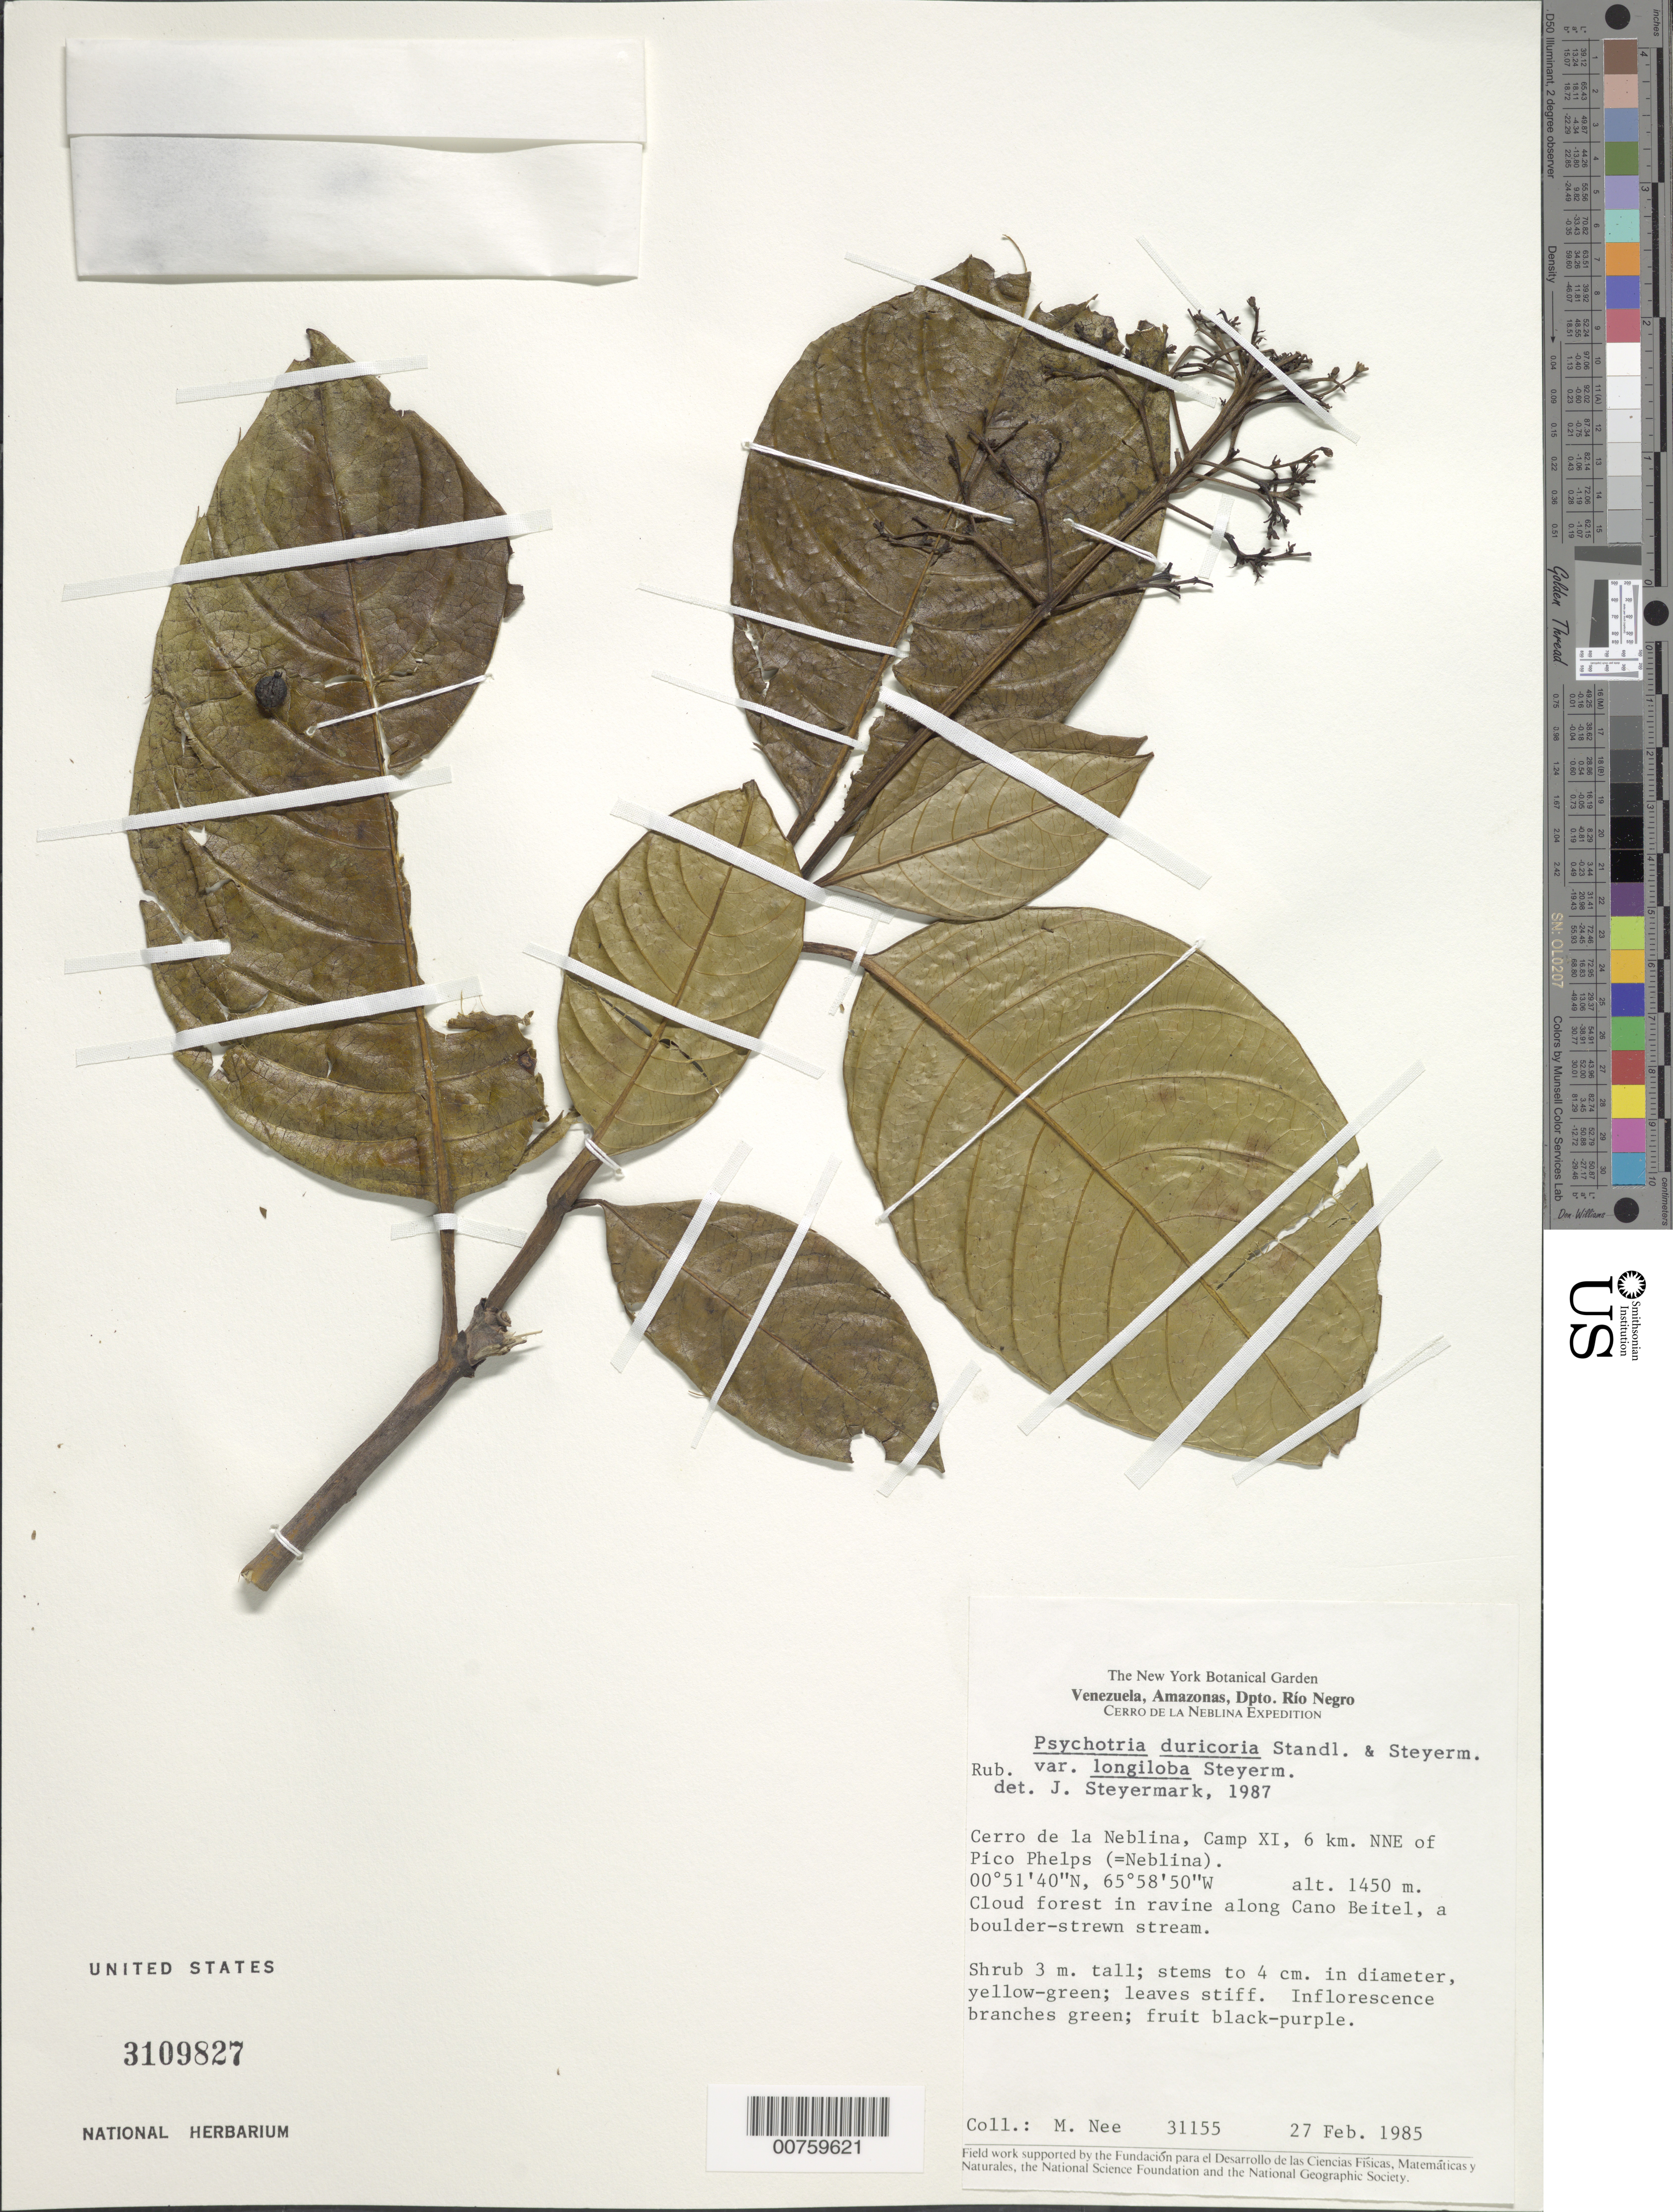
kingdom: Plantae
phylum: Tracheophyta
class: Magnoliopsida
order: Gentianales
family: Rubiaceae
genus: Palicourea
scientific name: Palicourea duricoria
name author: (Standl. & Steyerm.) Delprete & J.H. Kirkbr.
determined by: Kirkbride, J. H., Jr.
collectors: M. Nee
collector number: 31155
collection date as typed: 27-Feb-85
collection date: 1985-02-27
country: Venezuela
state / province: Amazonas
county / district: Río Negro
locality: Cerro de la Neblina, Camp XI, 6 km NNE of Pico Phelps, along Caño Beitel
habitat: Cloud forest in ravine , a boulder-strewn stream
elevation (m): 1450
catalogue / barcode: US 3109827